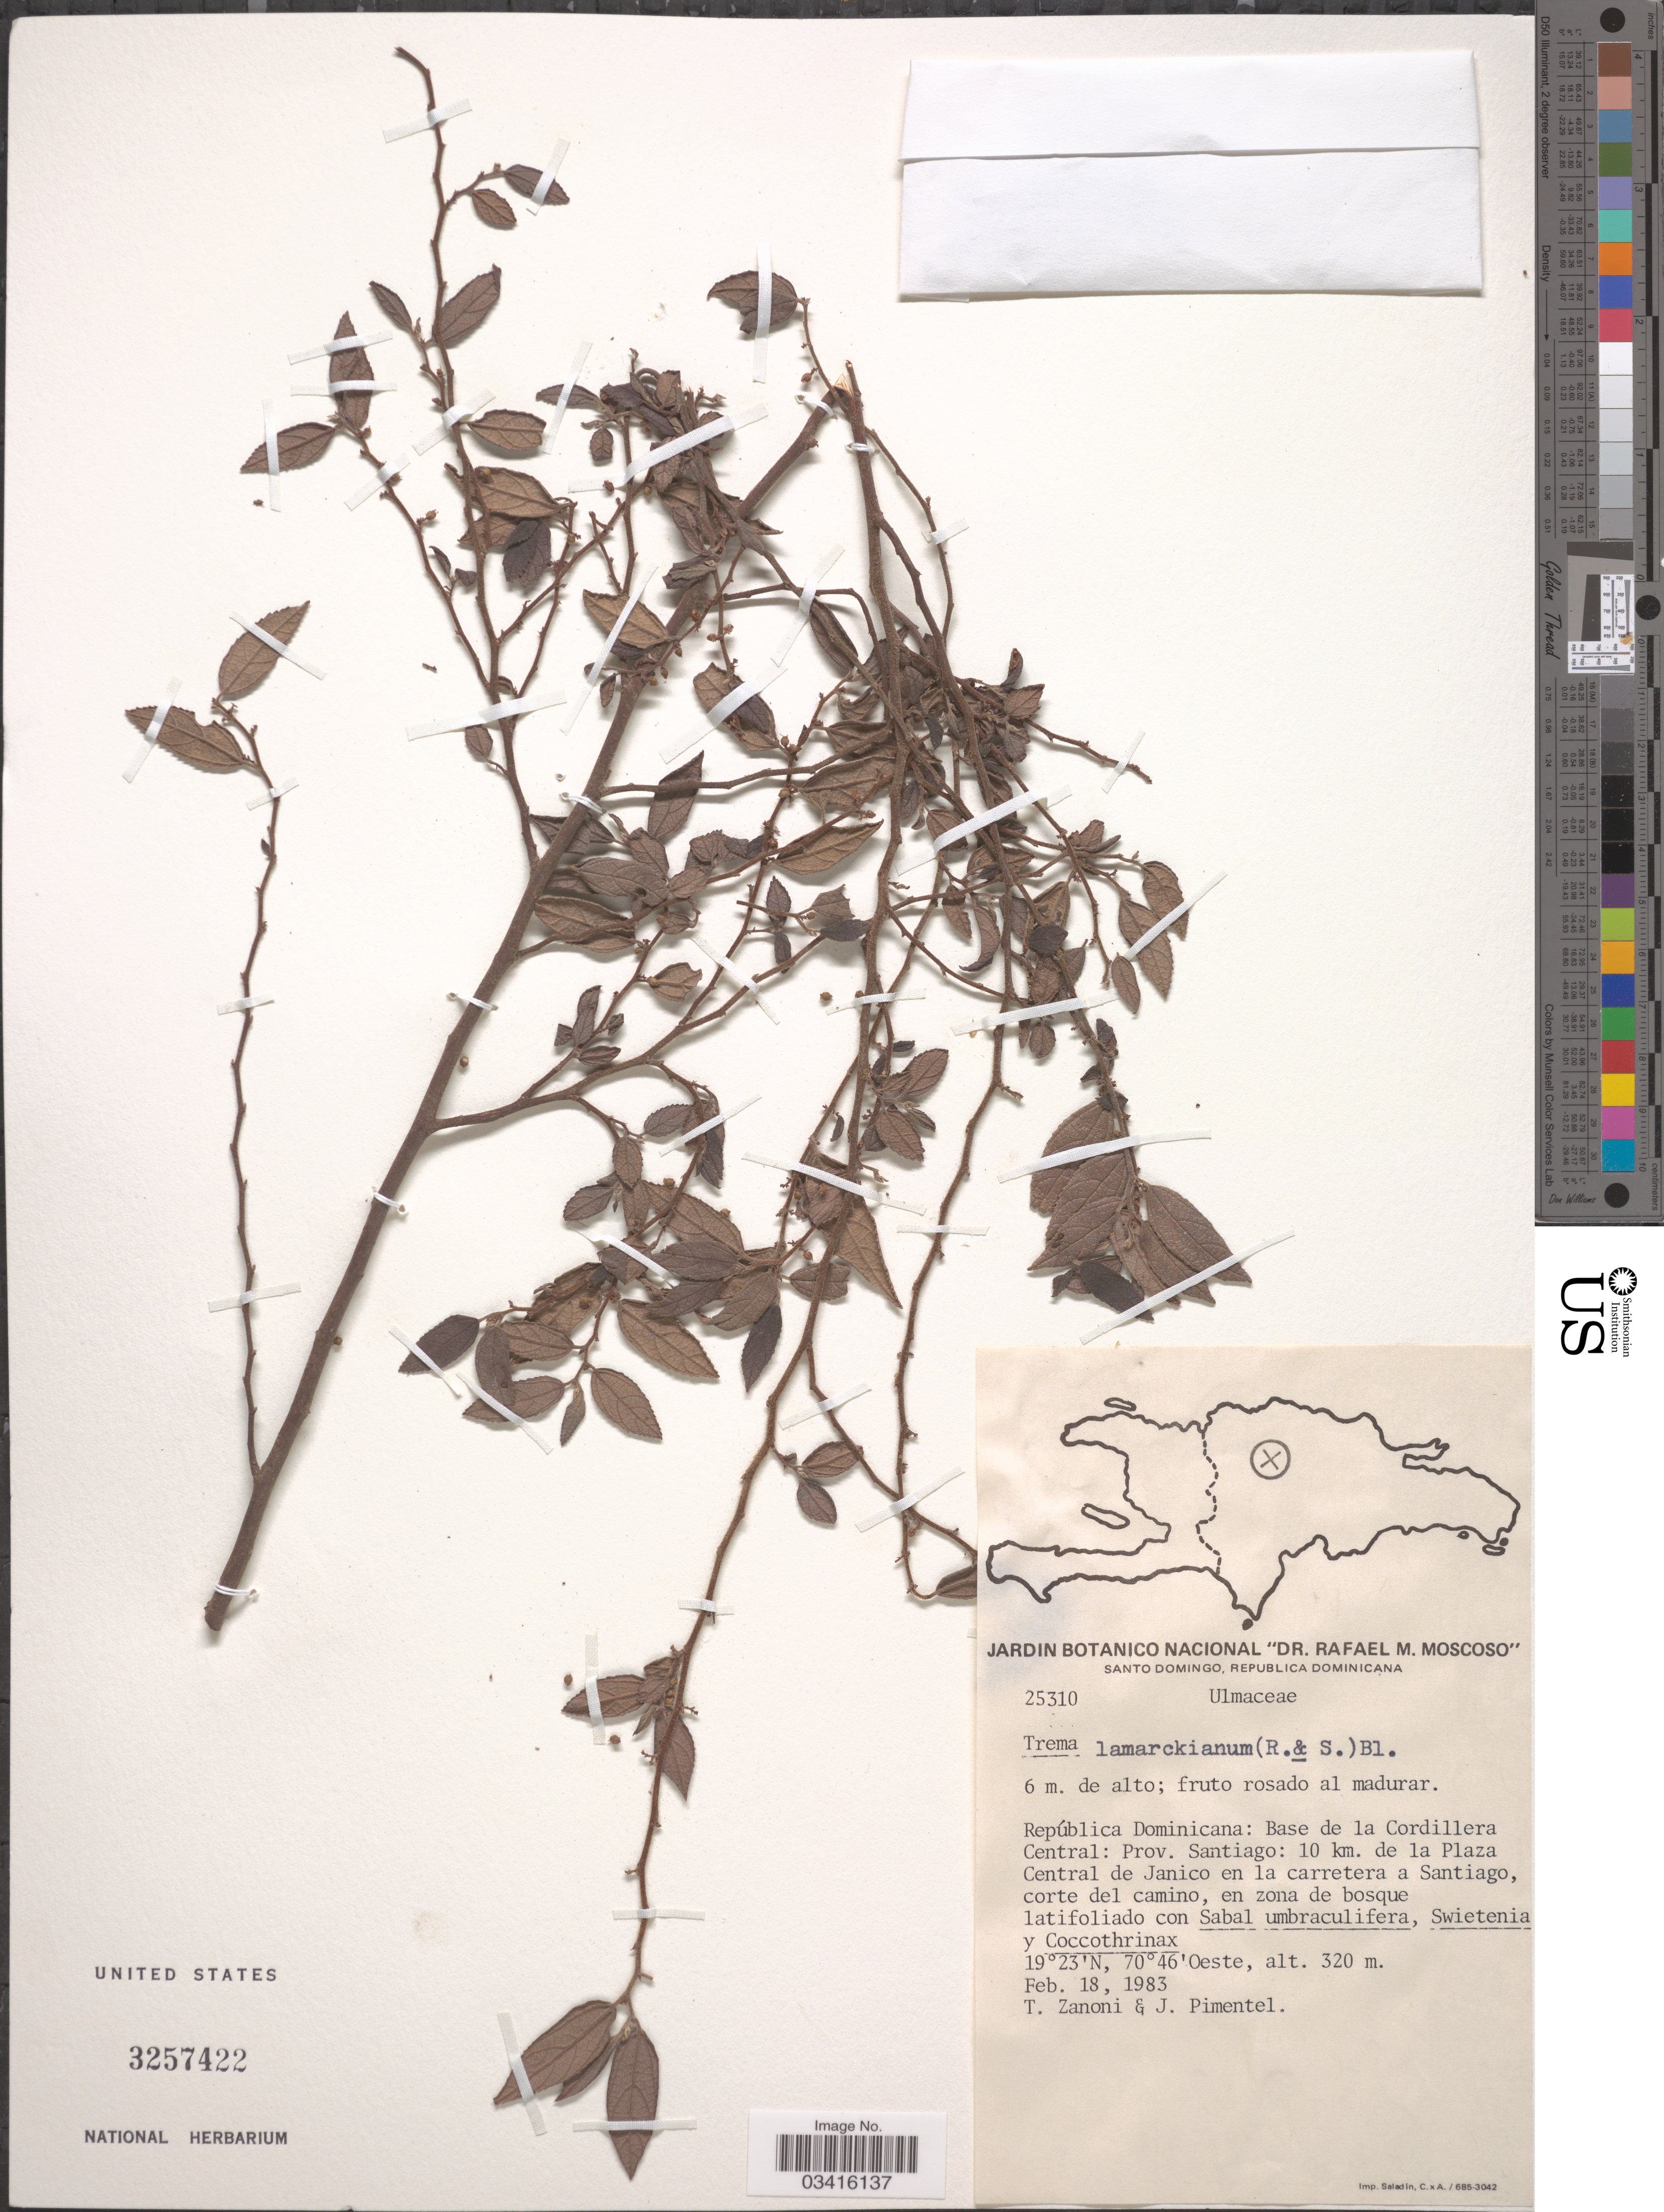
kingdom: Plantae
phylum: Tracheophyta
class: Magnoliopsida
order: Rosales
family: Cannabaceae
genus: Trema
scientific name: Trema lamarckianum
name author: (Schult.) Blume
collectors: T. Zanoni & J. Pimentel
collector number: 25310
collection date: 1983-02-18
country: Dominican Republic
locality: Base de la Cordillera Central: Prov. Santiago: 10 km. de la Plaza Central de Janico en la carretera a Santiago.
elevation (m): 320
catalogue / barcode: US 3257422